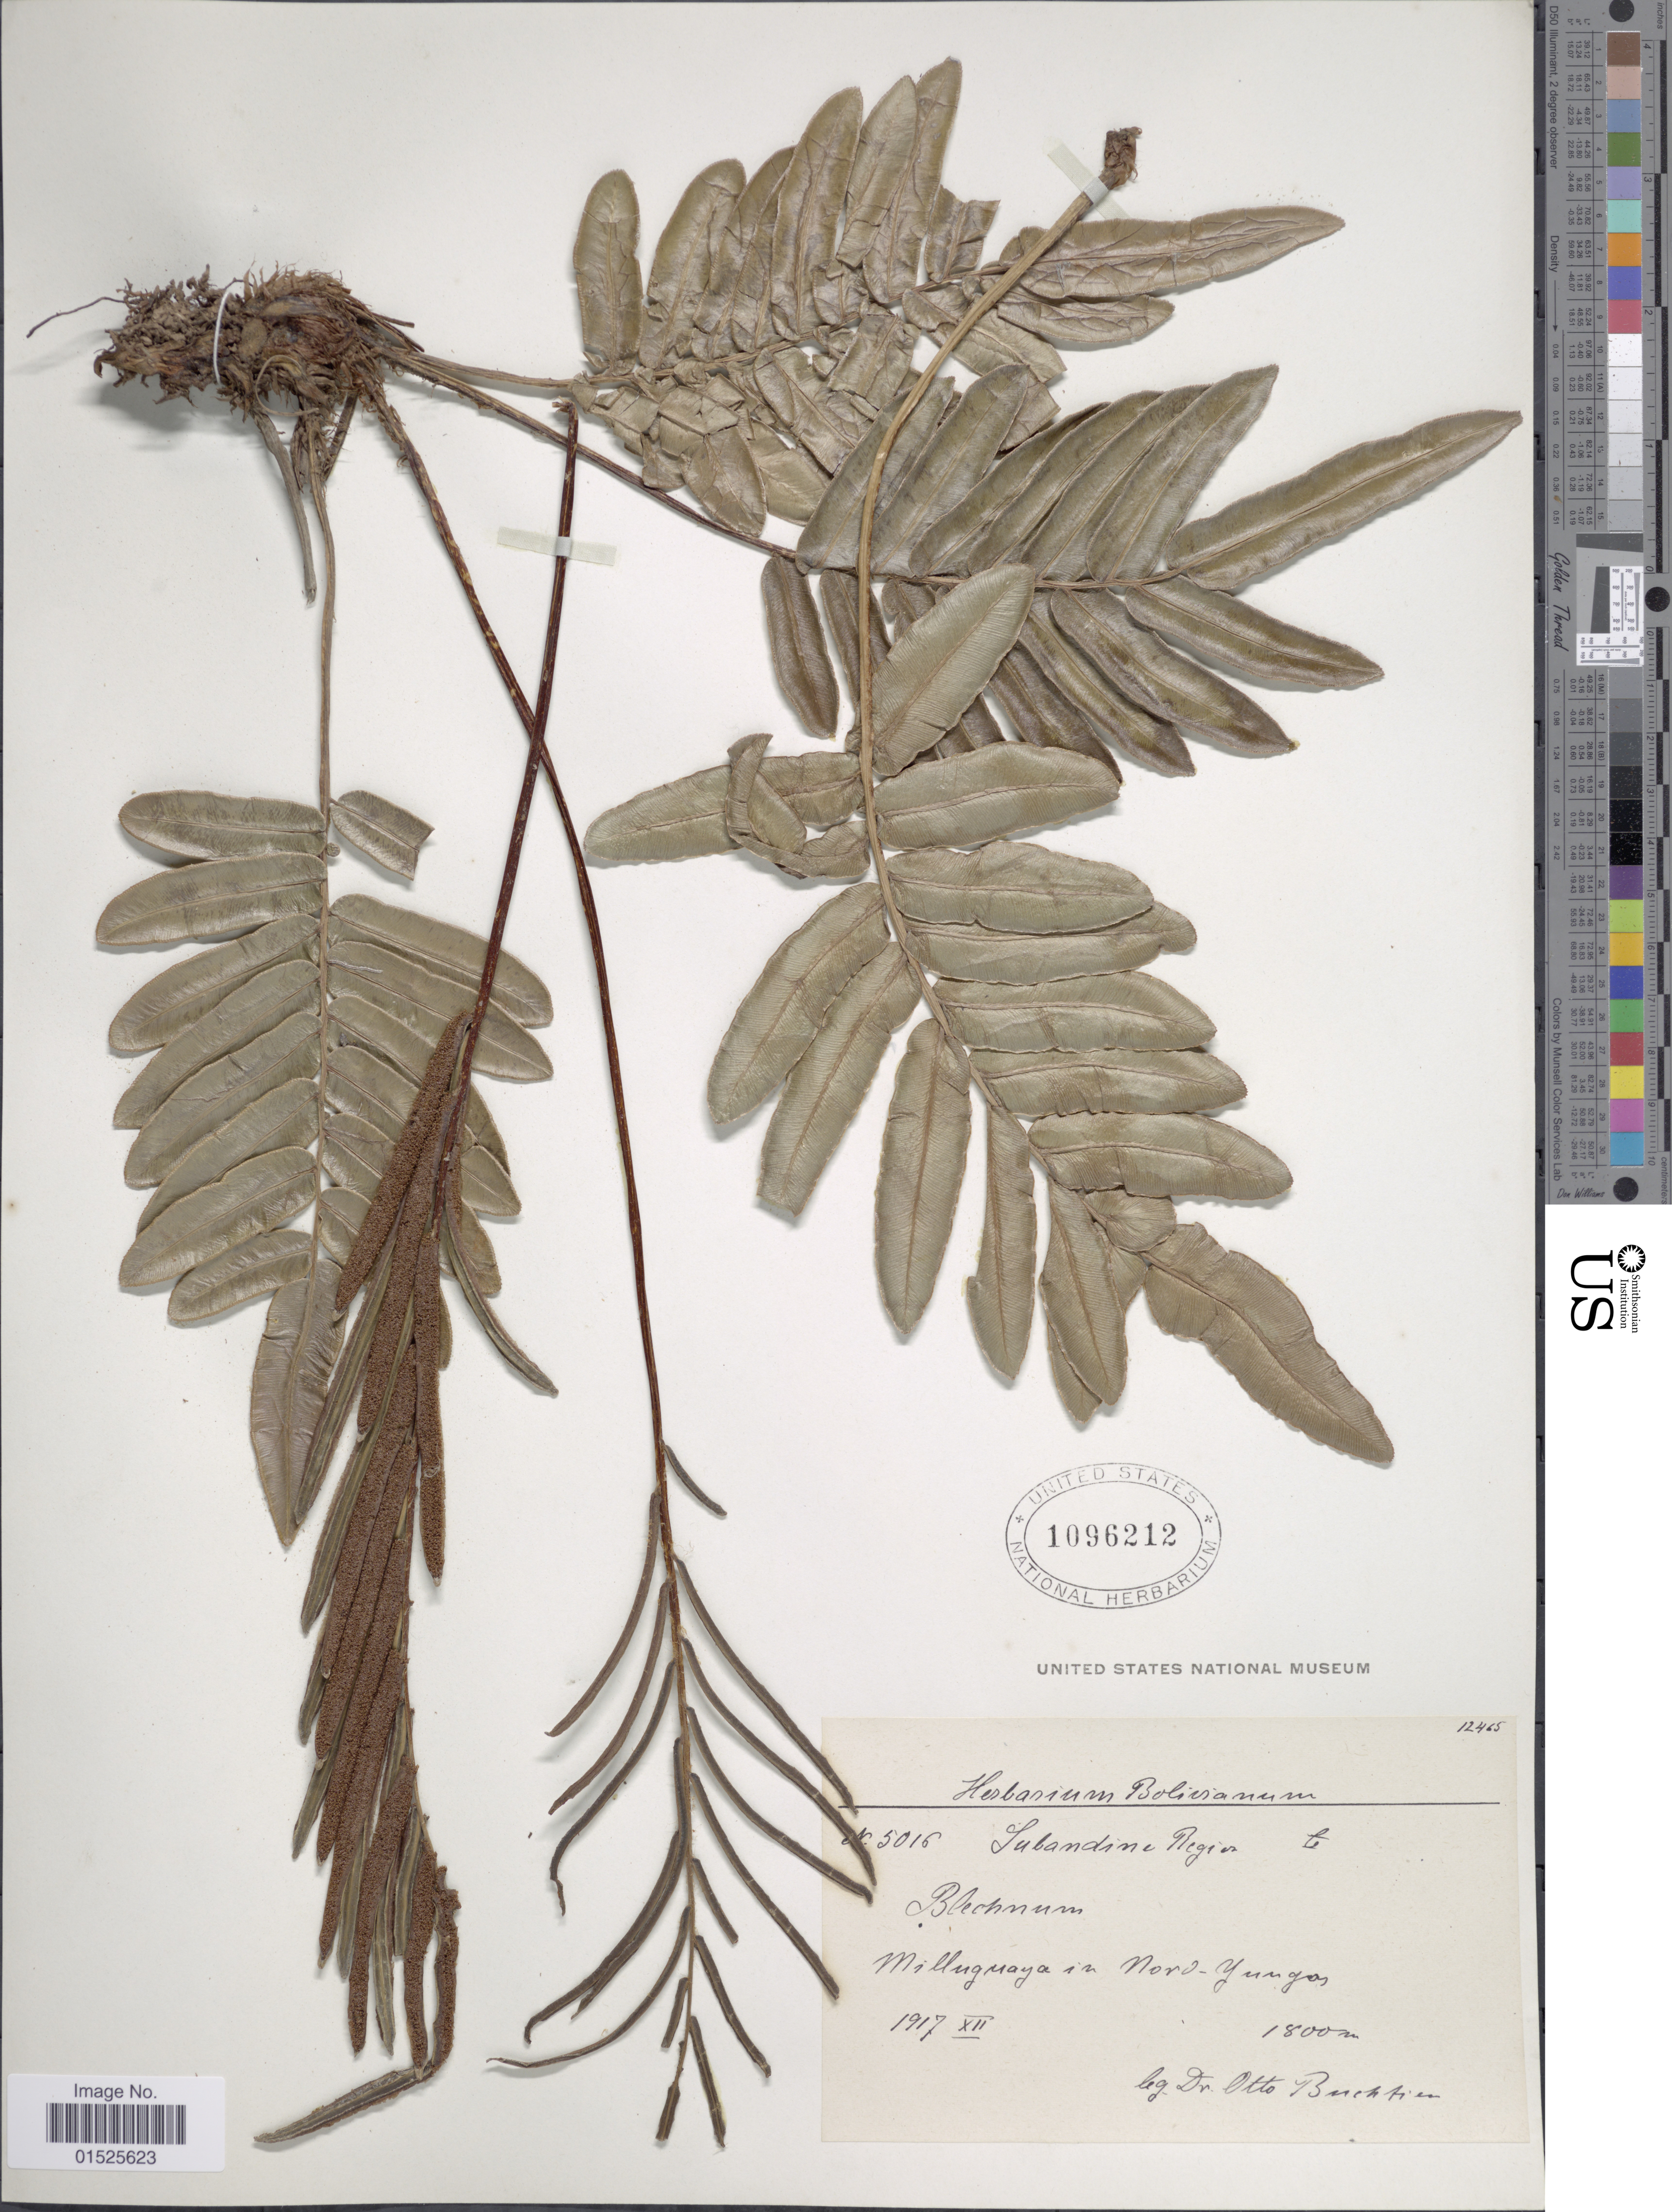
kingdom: Plantae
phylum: Tracheophyta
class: Polypodiopsida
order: Polypodiales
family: Blechnaceae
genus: Blechnum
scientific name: Blechnum cordatum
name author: (Desv.) Hieron.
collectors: O. Buchtien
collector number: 5016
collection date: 1917-12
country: Bolivia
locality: Subandine Region. Milluguaya in Nord - Yungas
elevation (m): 1800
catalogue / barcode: US 1096212